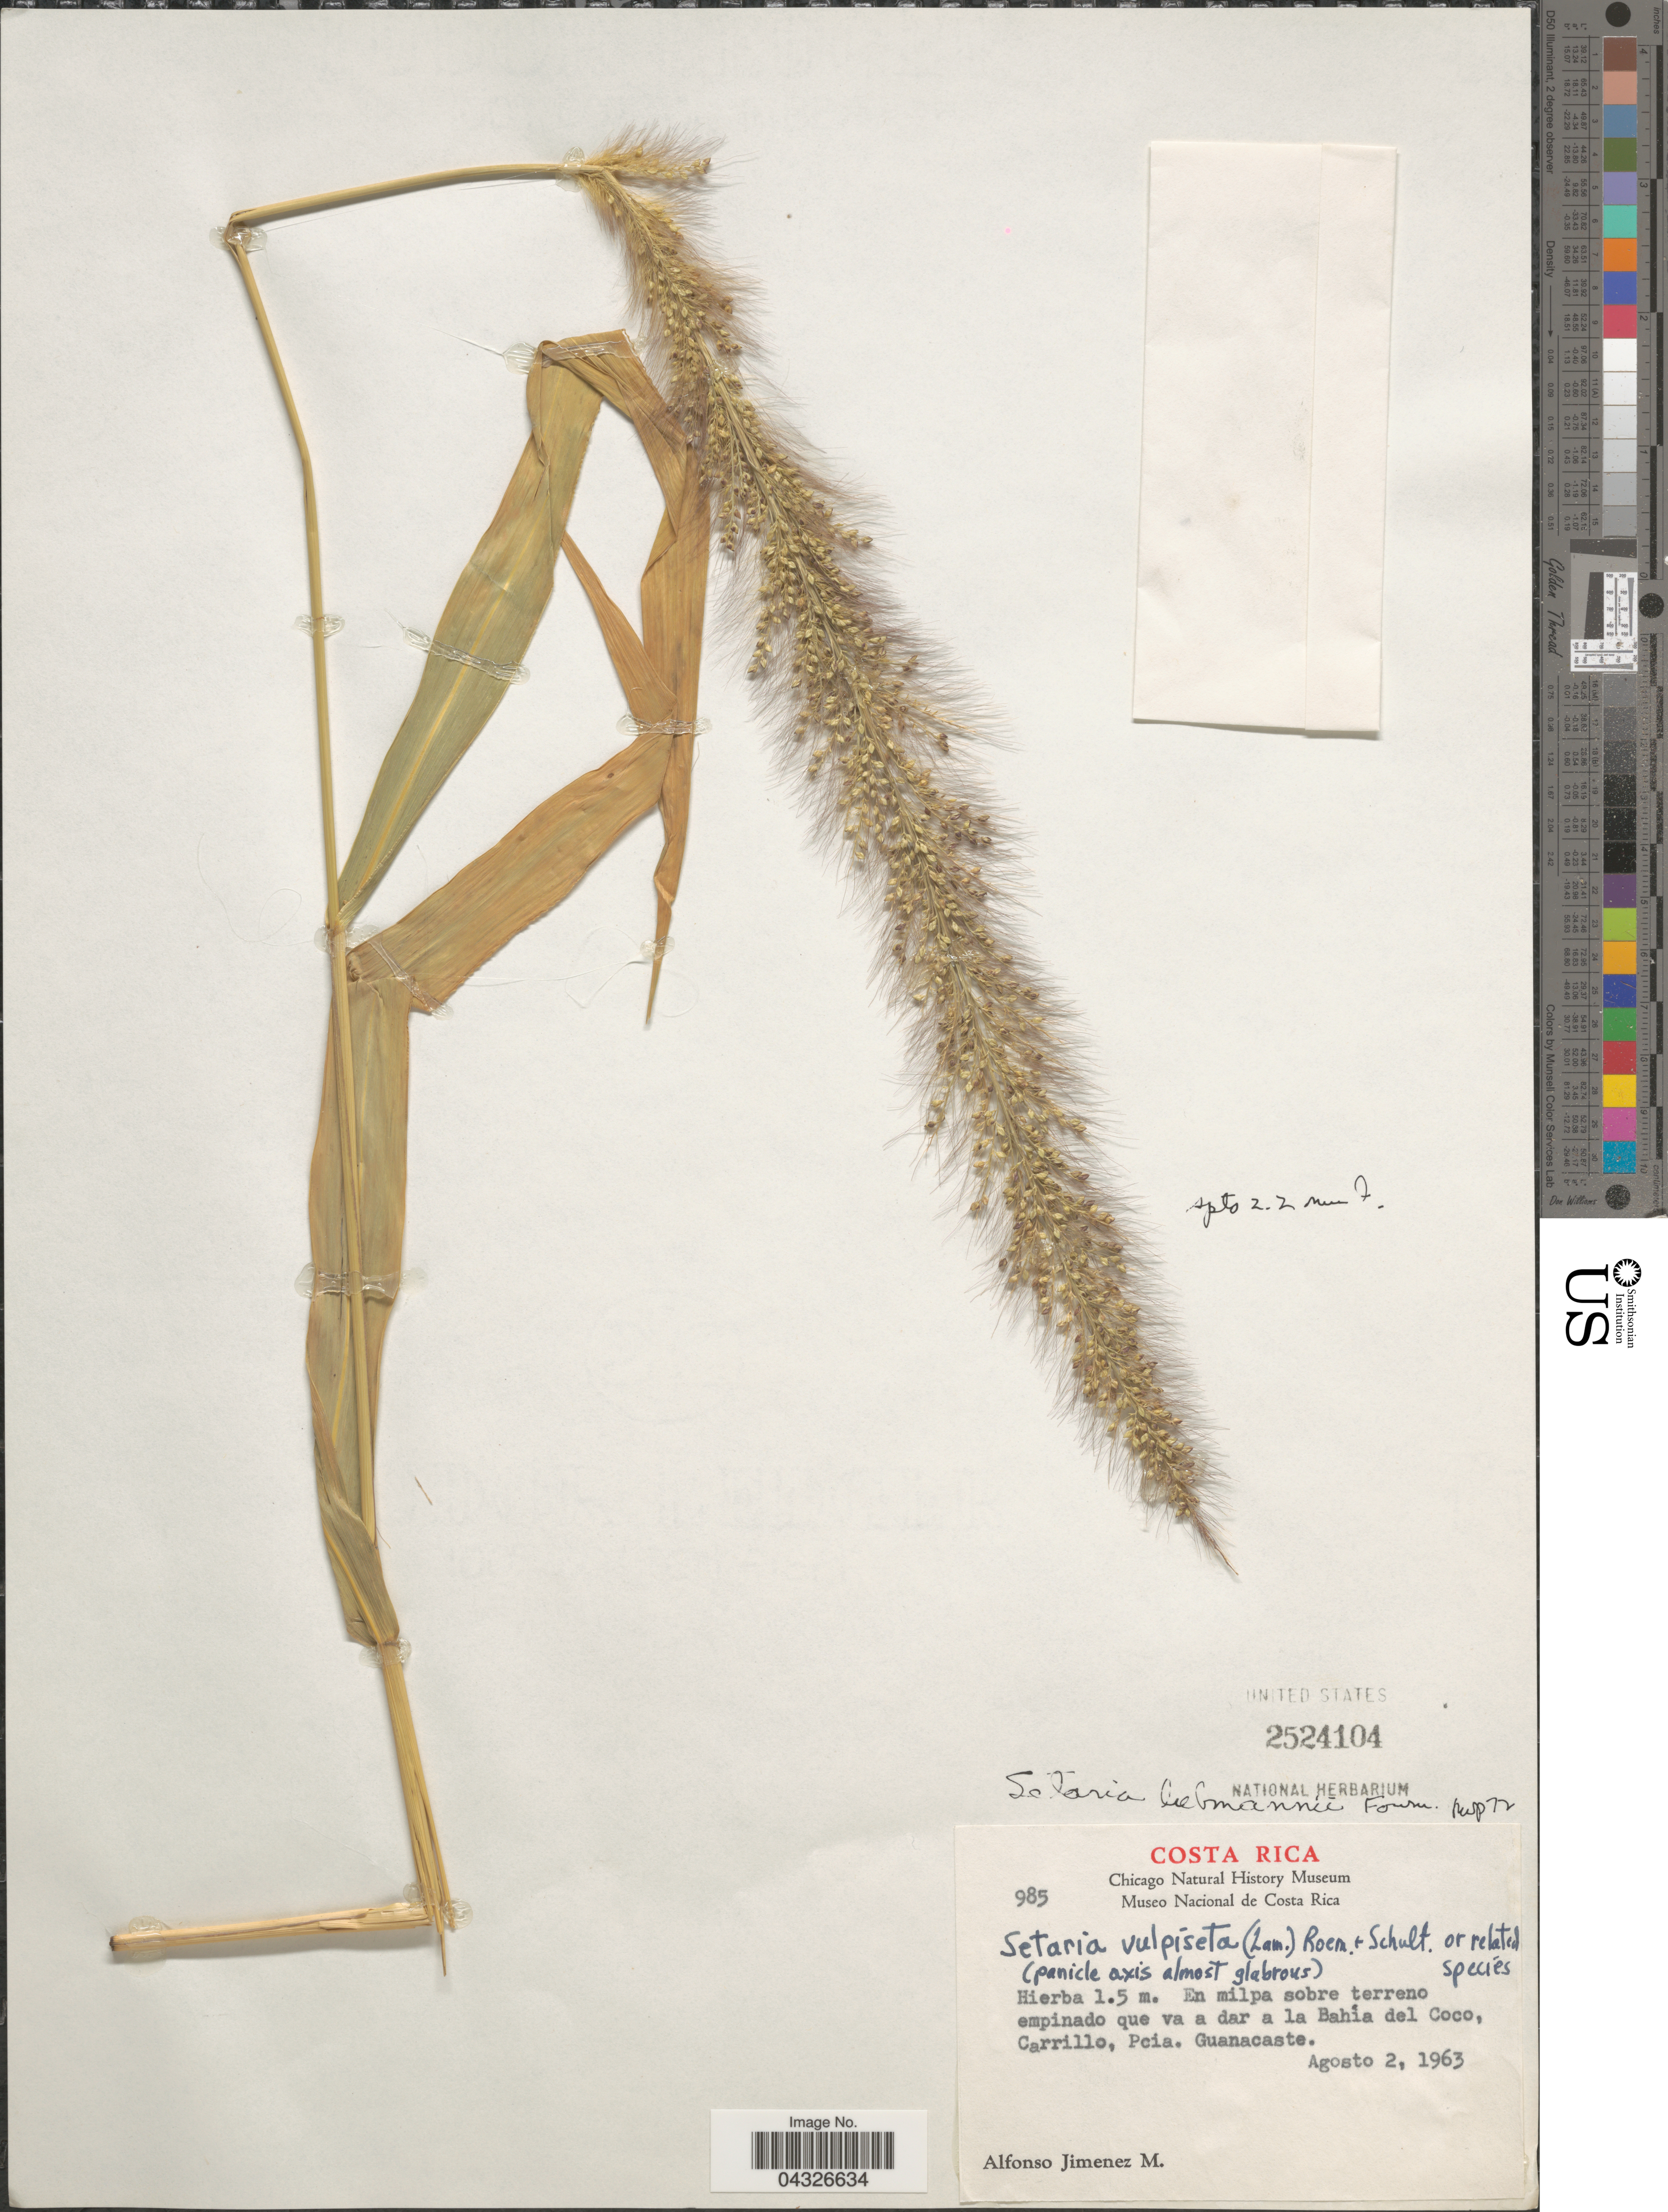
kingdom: Plantae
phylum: Tracheophyta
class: Liliopsida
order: Poales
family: Poaceae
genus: Setaria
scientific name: Setaria liebmannii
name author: E. Fourn.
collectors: A. Jimenez M.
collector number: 985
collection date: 1963-08-02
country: Costa Rica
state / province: Guanacaste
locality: En milpa sobre terreno empinado que va a dar a la Bahía del Coco, Carrillo, Pcia. Guanacaste.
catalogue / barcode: US 2524104